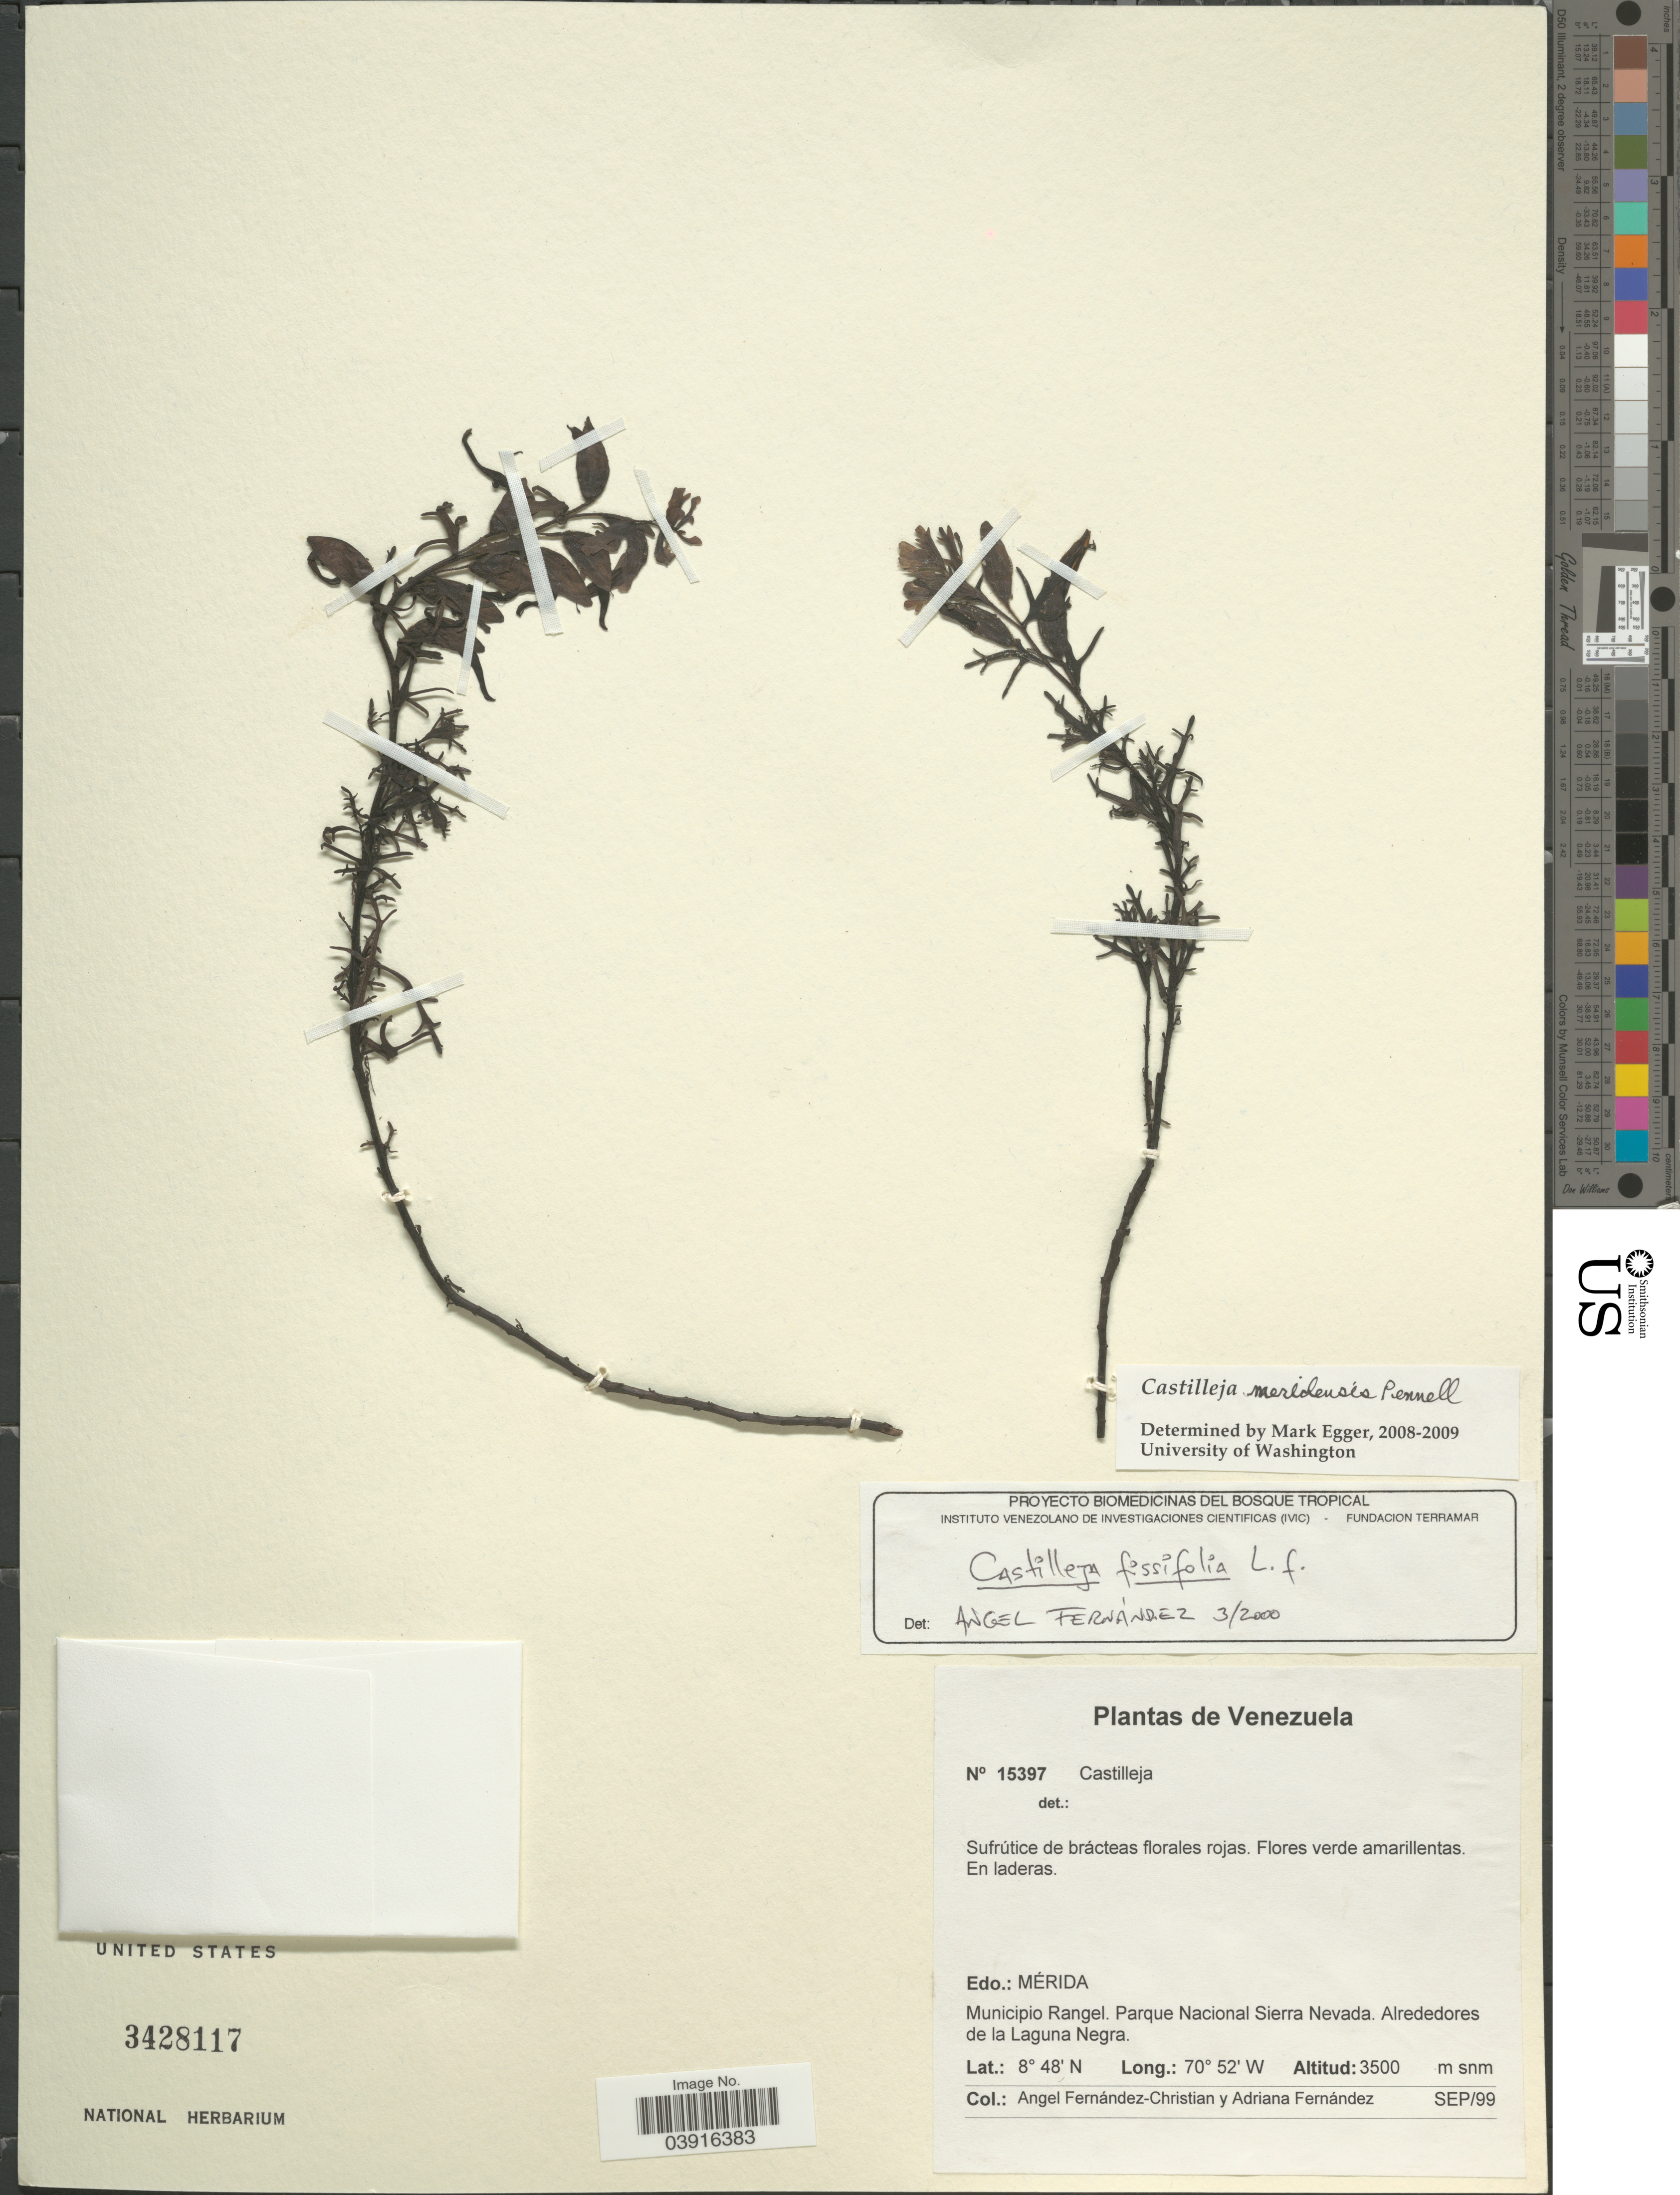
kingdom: Plantae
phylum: Tracheophyta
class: Magnoliopsida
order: Lamiales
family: Orobanchaceae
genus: Castilleja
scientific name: Castilleja meridensis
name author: Pennell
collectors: Á. Fernández & A. Fernández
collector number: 15397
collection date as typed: Transcribed d/m/y: /9/99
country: Venezuela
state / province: Merida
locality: Municipio Rangel. Parque Nacional Sierra Nevada. Alrededores de la Laguna Negra.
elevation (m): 3500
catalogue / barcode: US 3428117